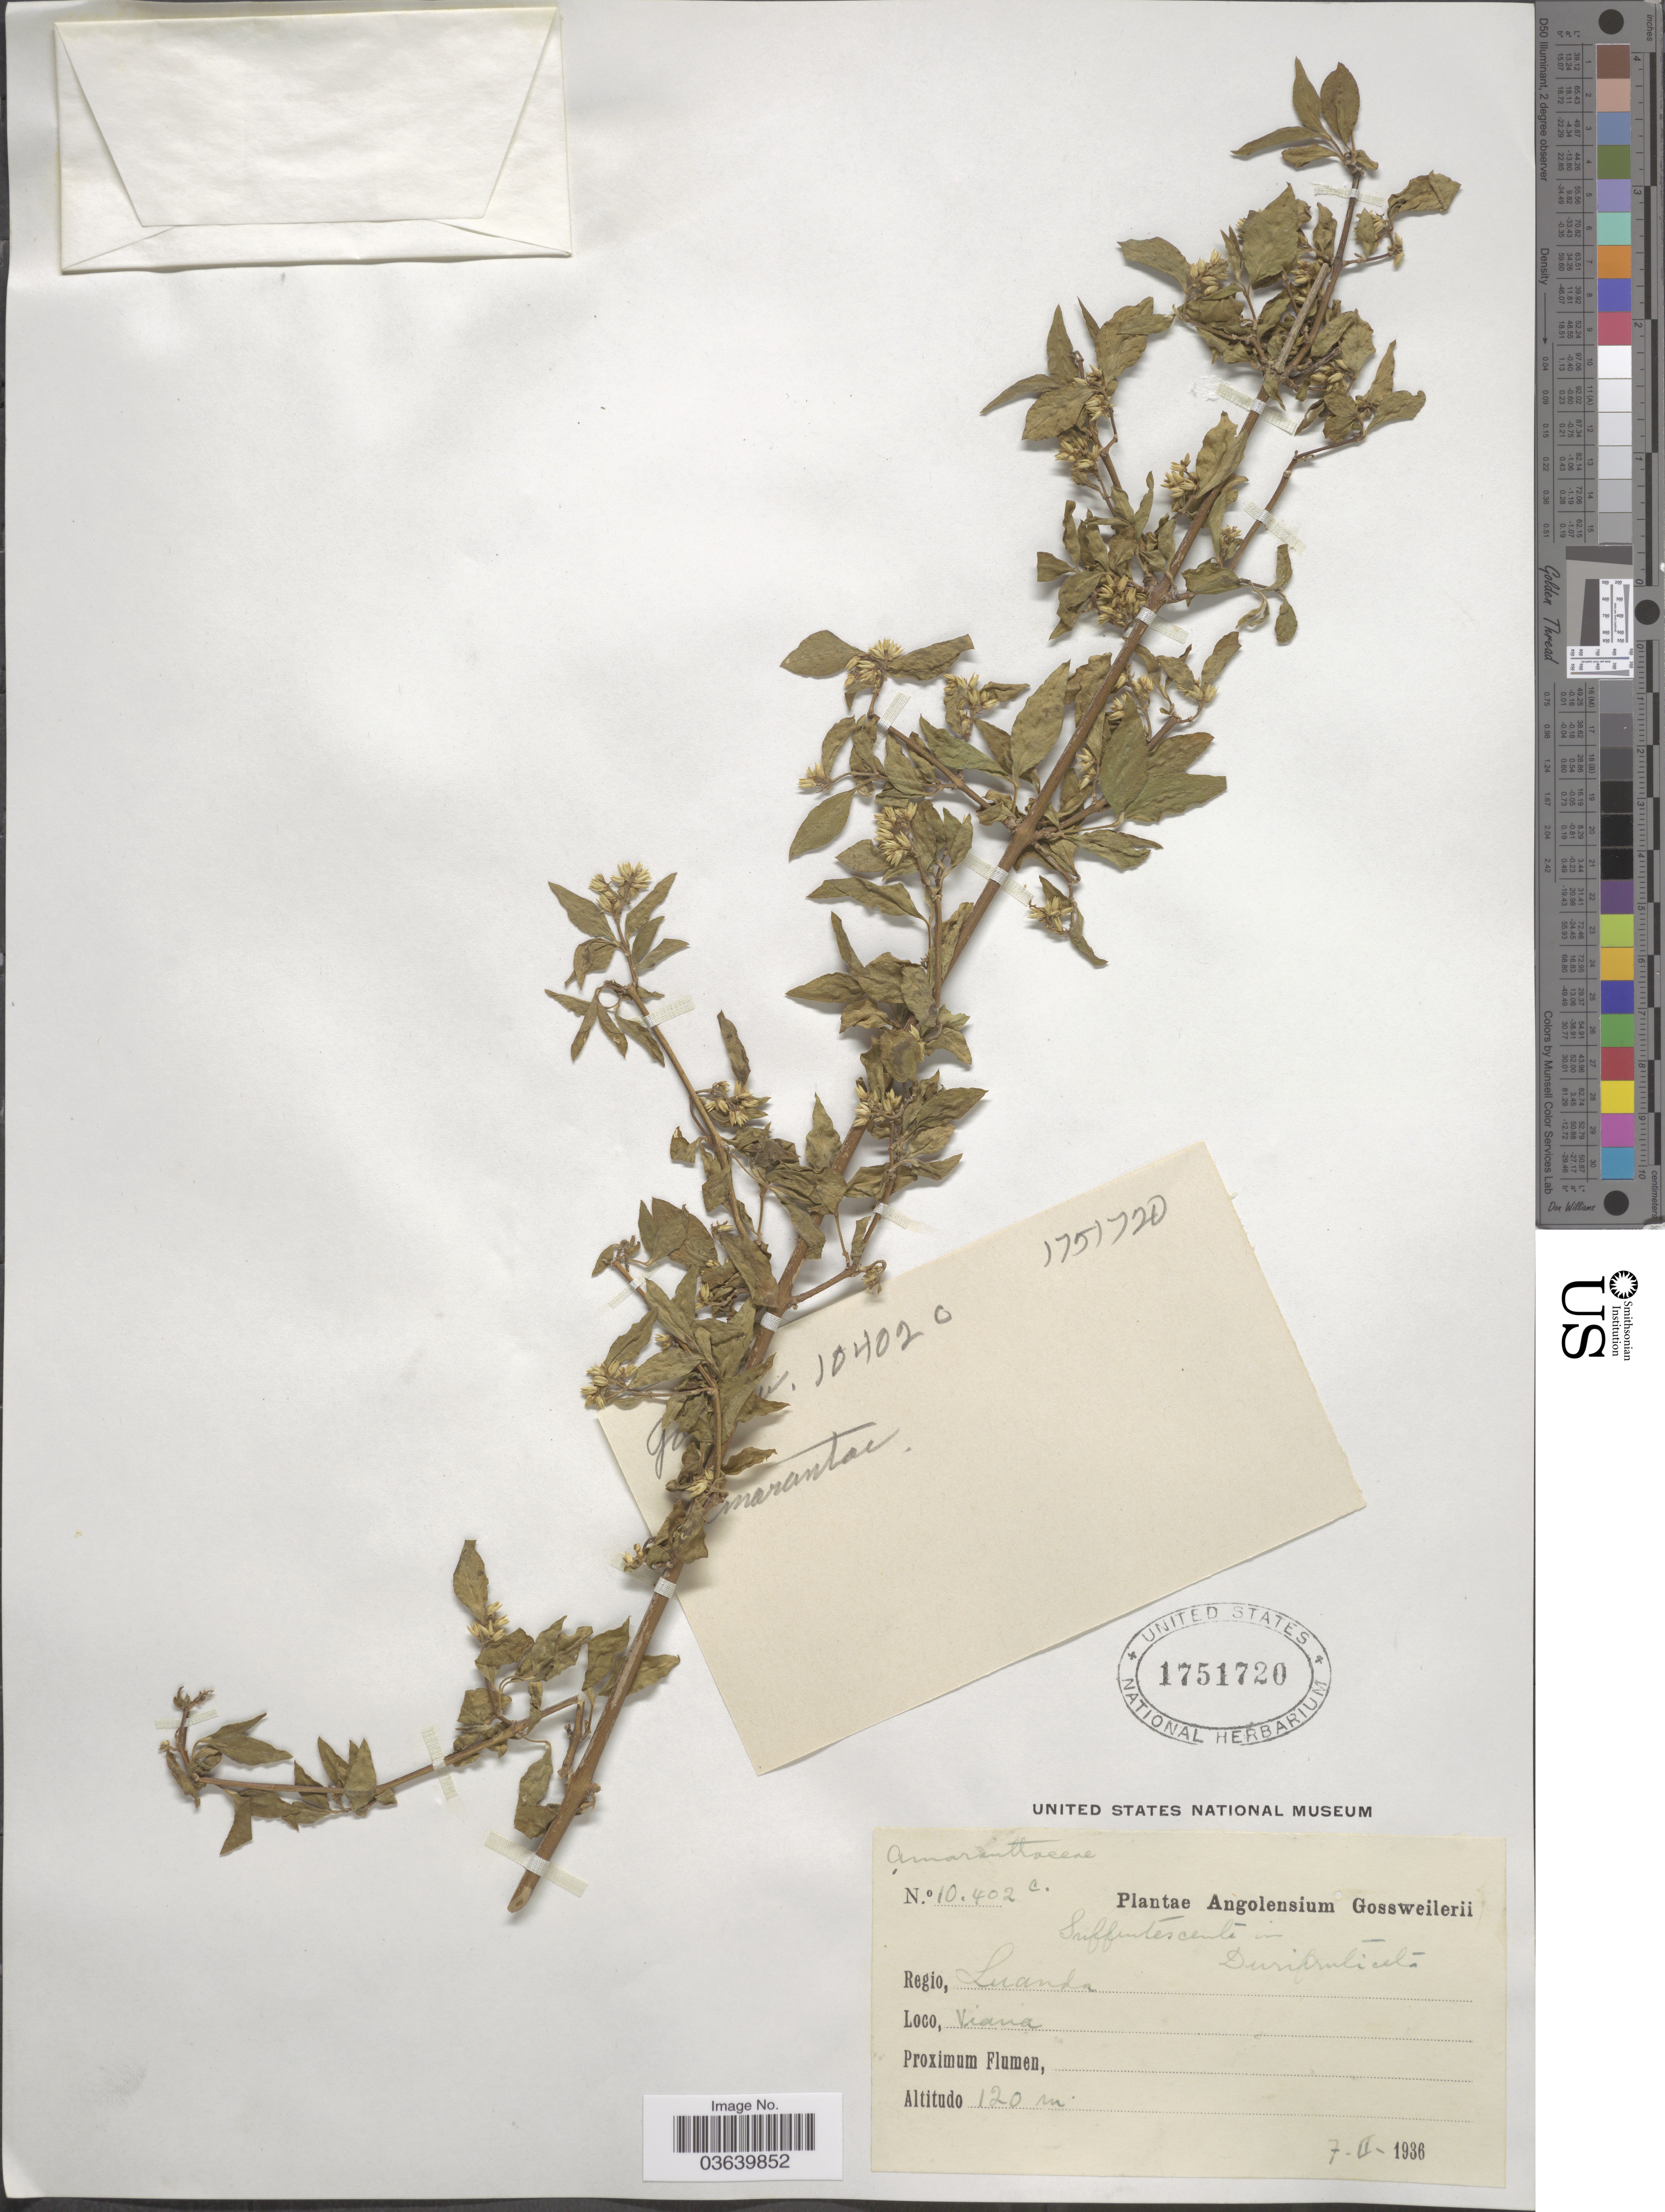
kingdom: Plantae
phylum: Tracheophyta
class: Magnoliopsida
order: Caryophyllales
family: Amaranthaceae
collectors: -. Gossweiler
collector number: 10402c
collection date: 1936-02-07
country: Angola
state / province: Luanda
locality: Regio, Luanda. Viana.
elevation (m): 120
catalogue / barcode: US 1751720